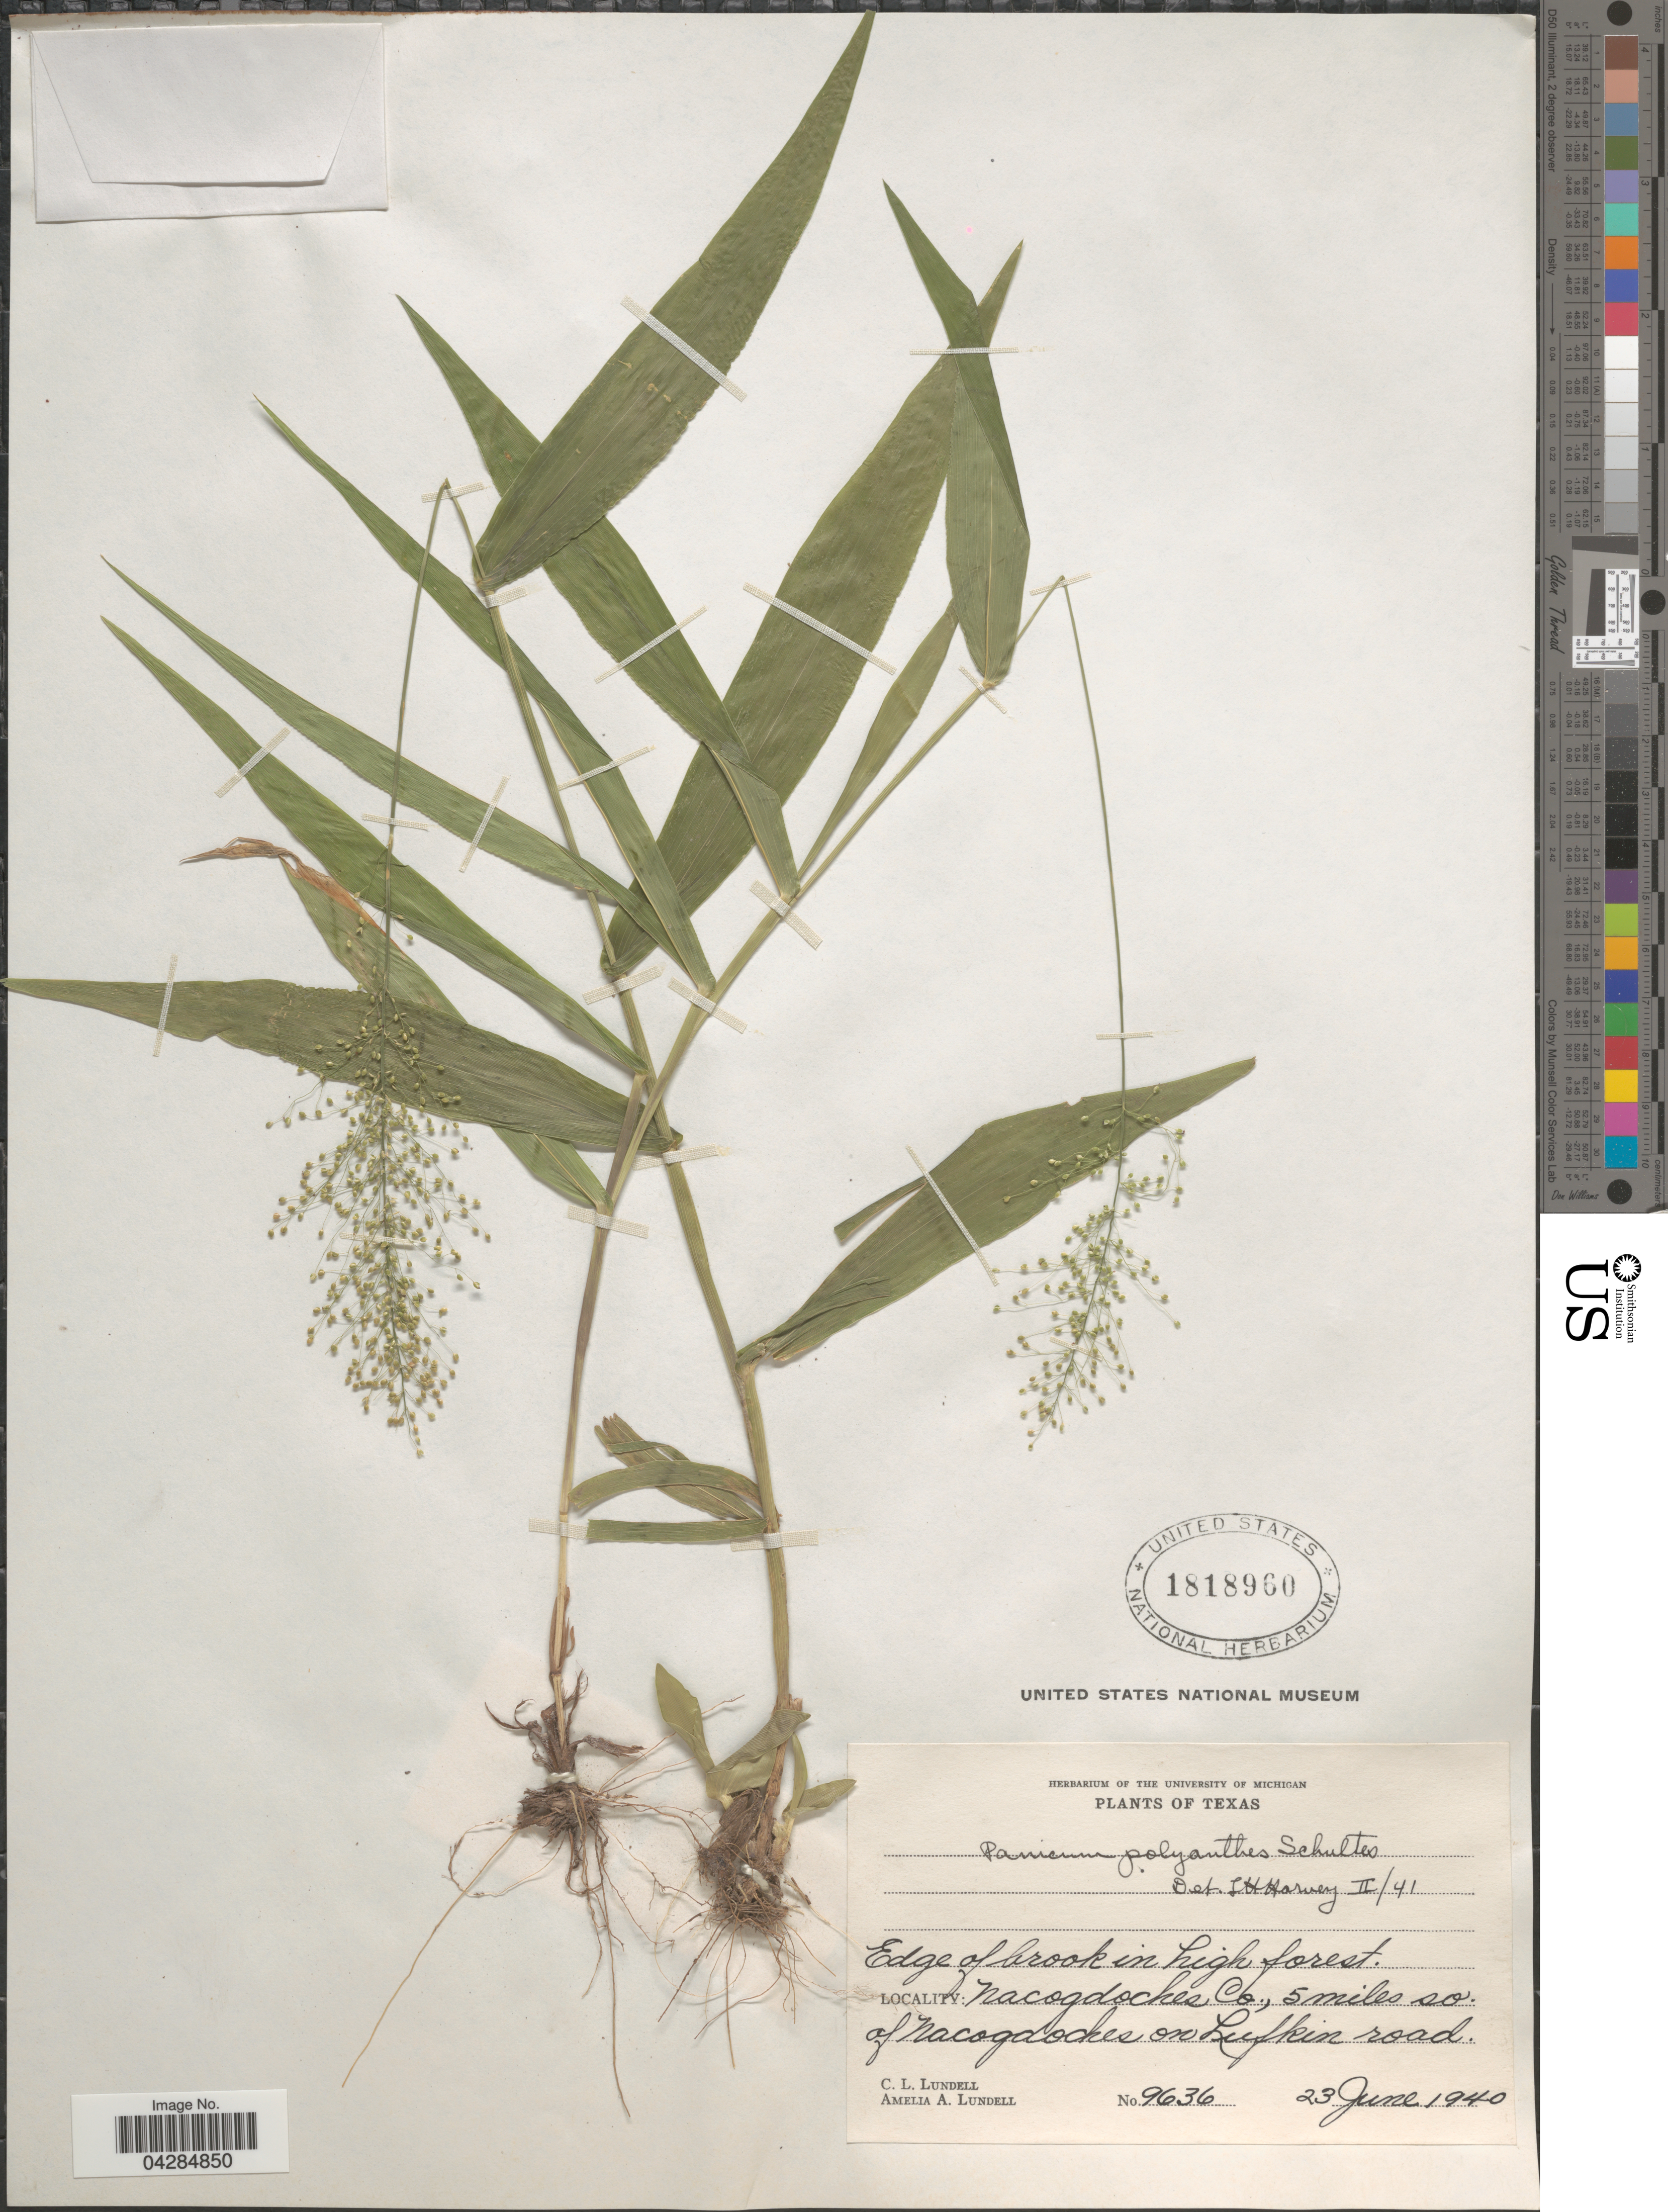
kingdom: Plantae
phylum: Tracheophyta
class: Liliopsida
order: Poales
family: Poaceae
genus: Dichanthelium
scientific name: Dichanthelium polyanthes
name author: (Schult.) Mohlenbr.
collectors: C. L. Lundell & A. A. Lundell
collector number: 9636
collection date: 1940-06-23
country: United States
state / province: Texas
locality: Nacogdoches Co., 5 miles so. of Nacogdoches on Lufkin road.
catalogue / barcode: US 1818960